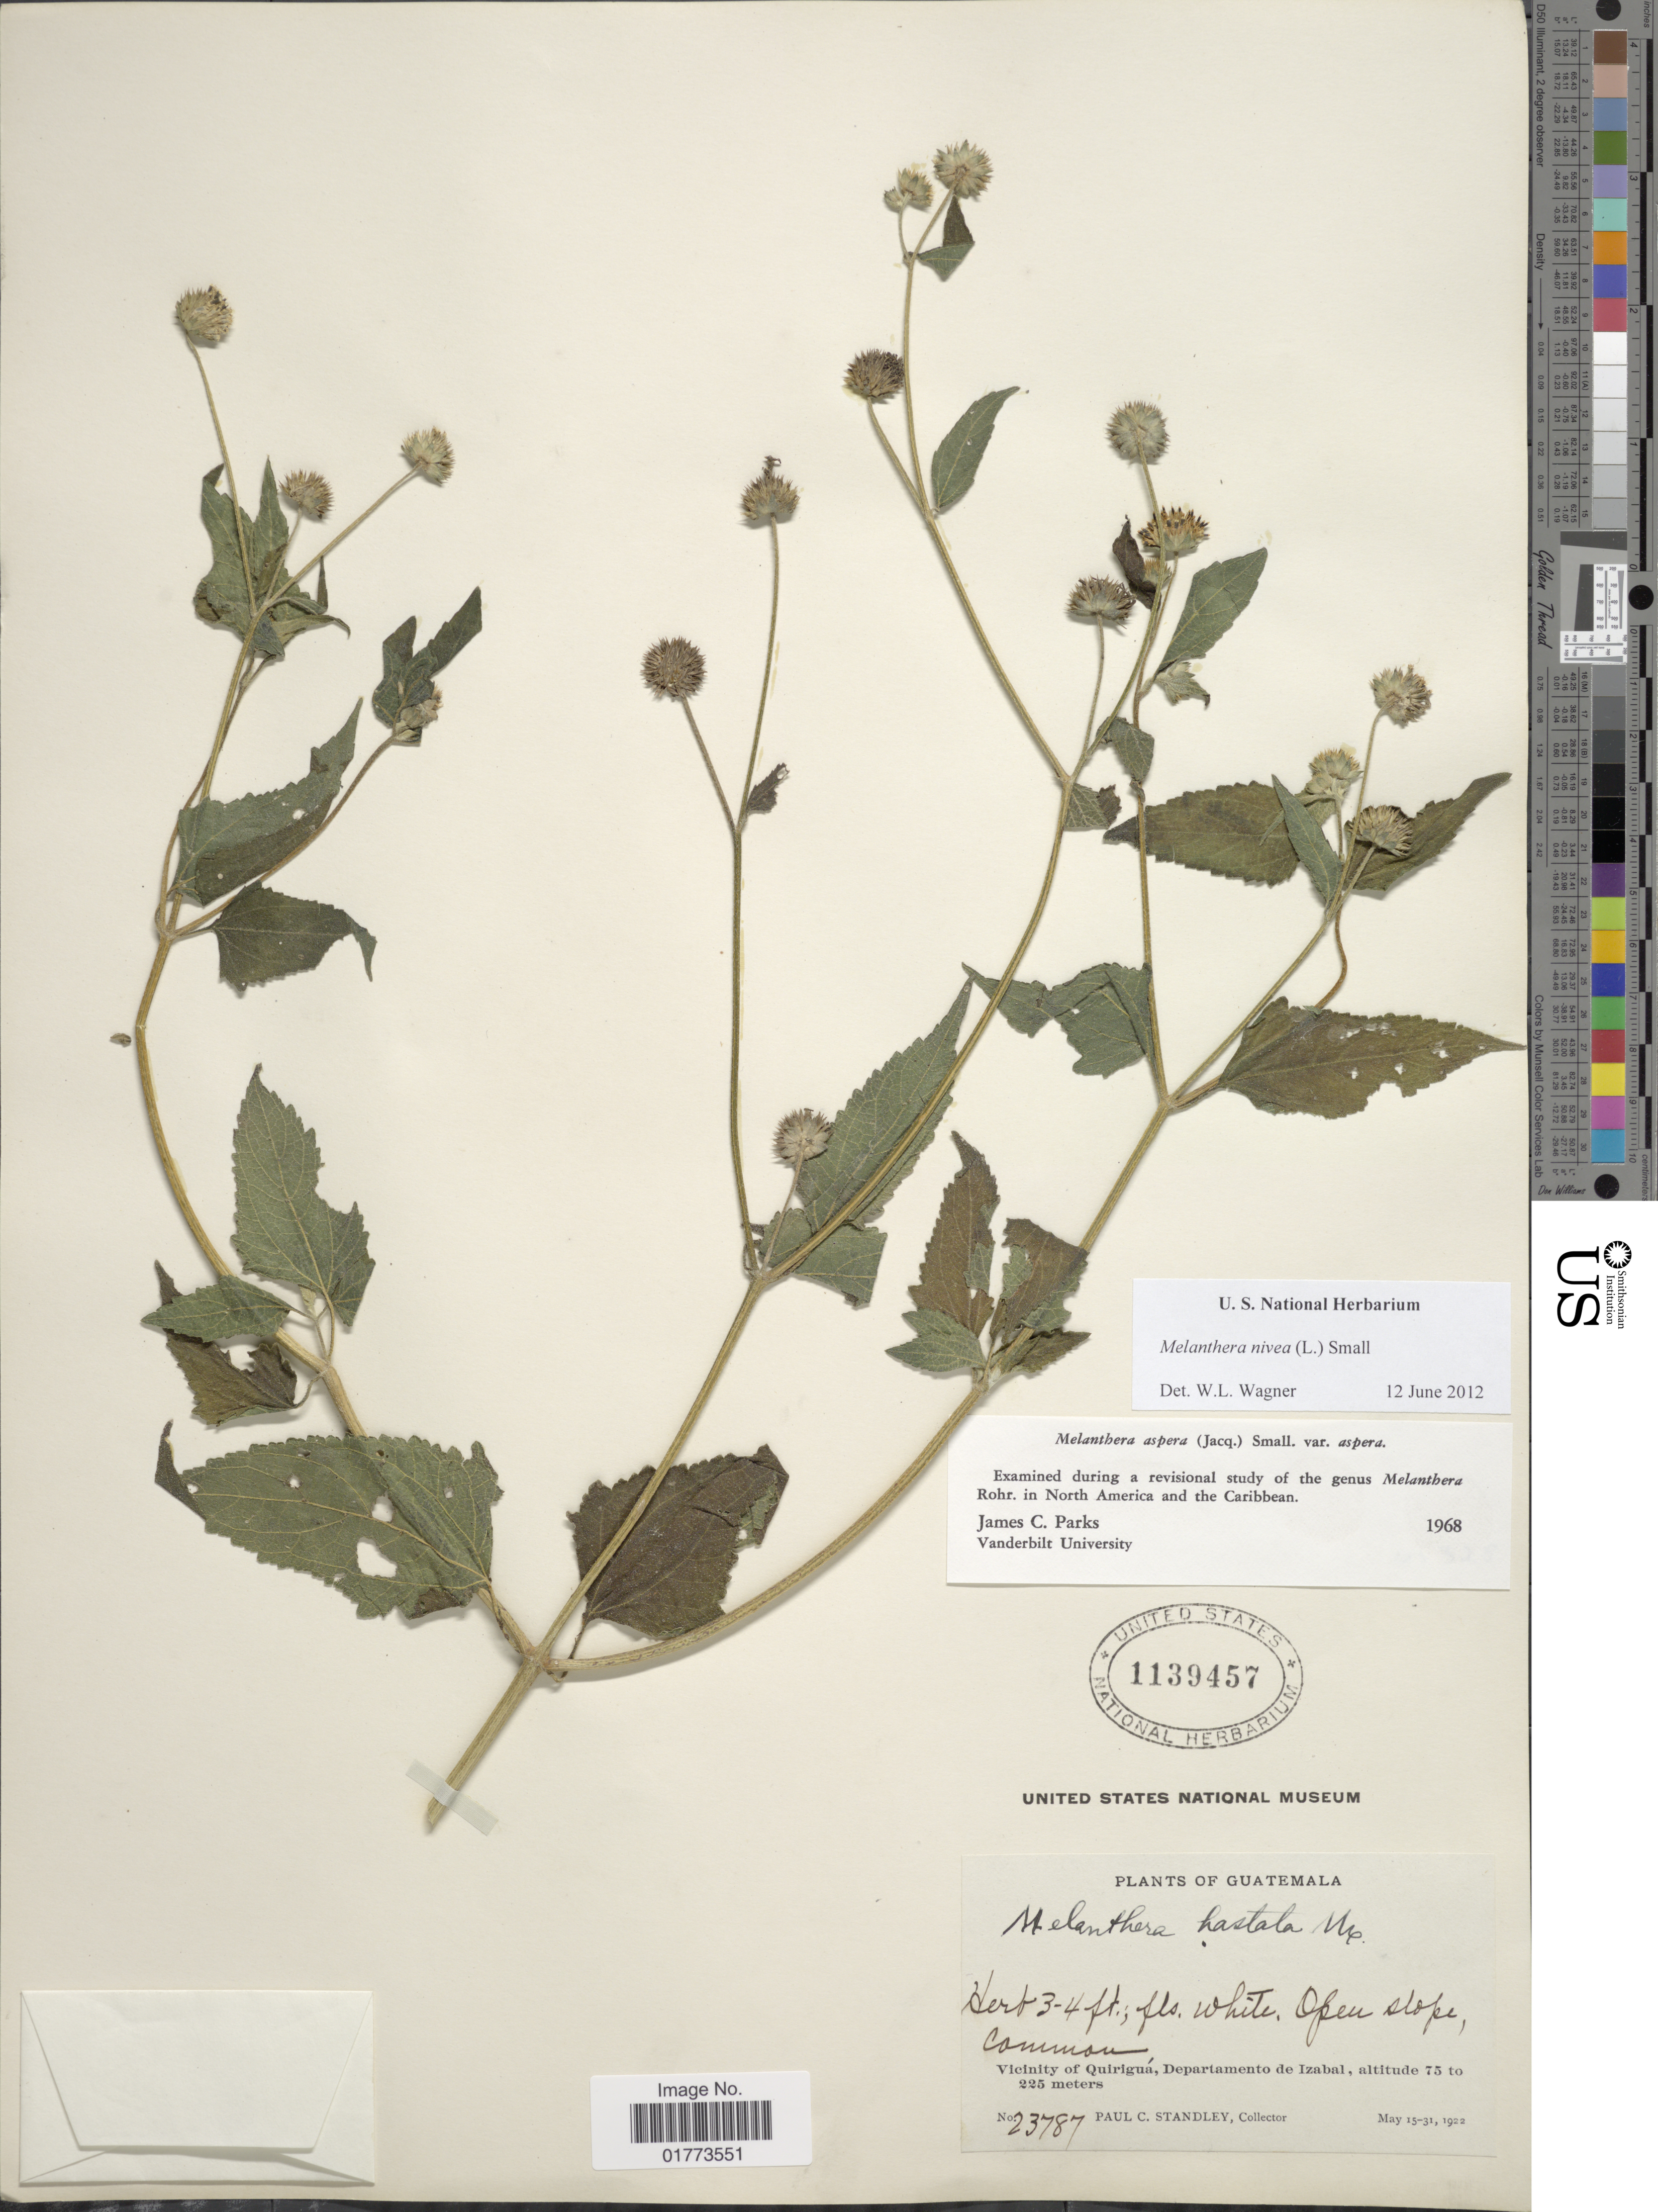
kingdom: Plantae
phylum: Tracheophyta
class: Magnoliopsida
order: Asterales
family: Asteraceae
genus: Melanthera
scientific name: Melanthera nivea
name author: (L.) Small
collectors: P. C. Standley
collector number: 23787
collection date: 1922-05-15/1922-05-31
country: Guatemala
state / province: Izabal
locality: Vicinity of Quiriguá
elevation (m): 75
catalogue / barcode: US 1139457